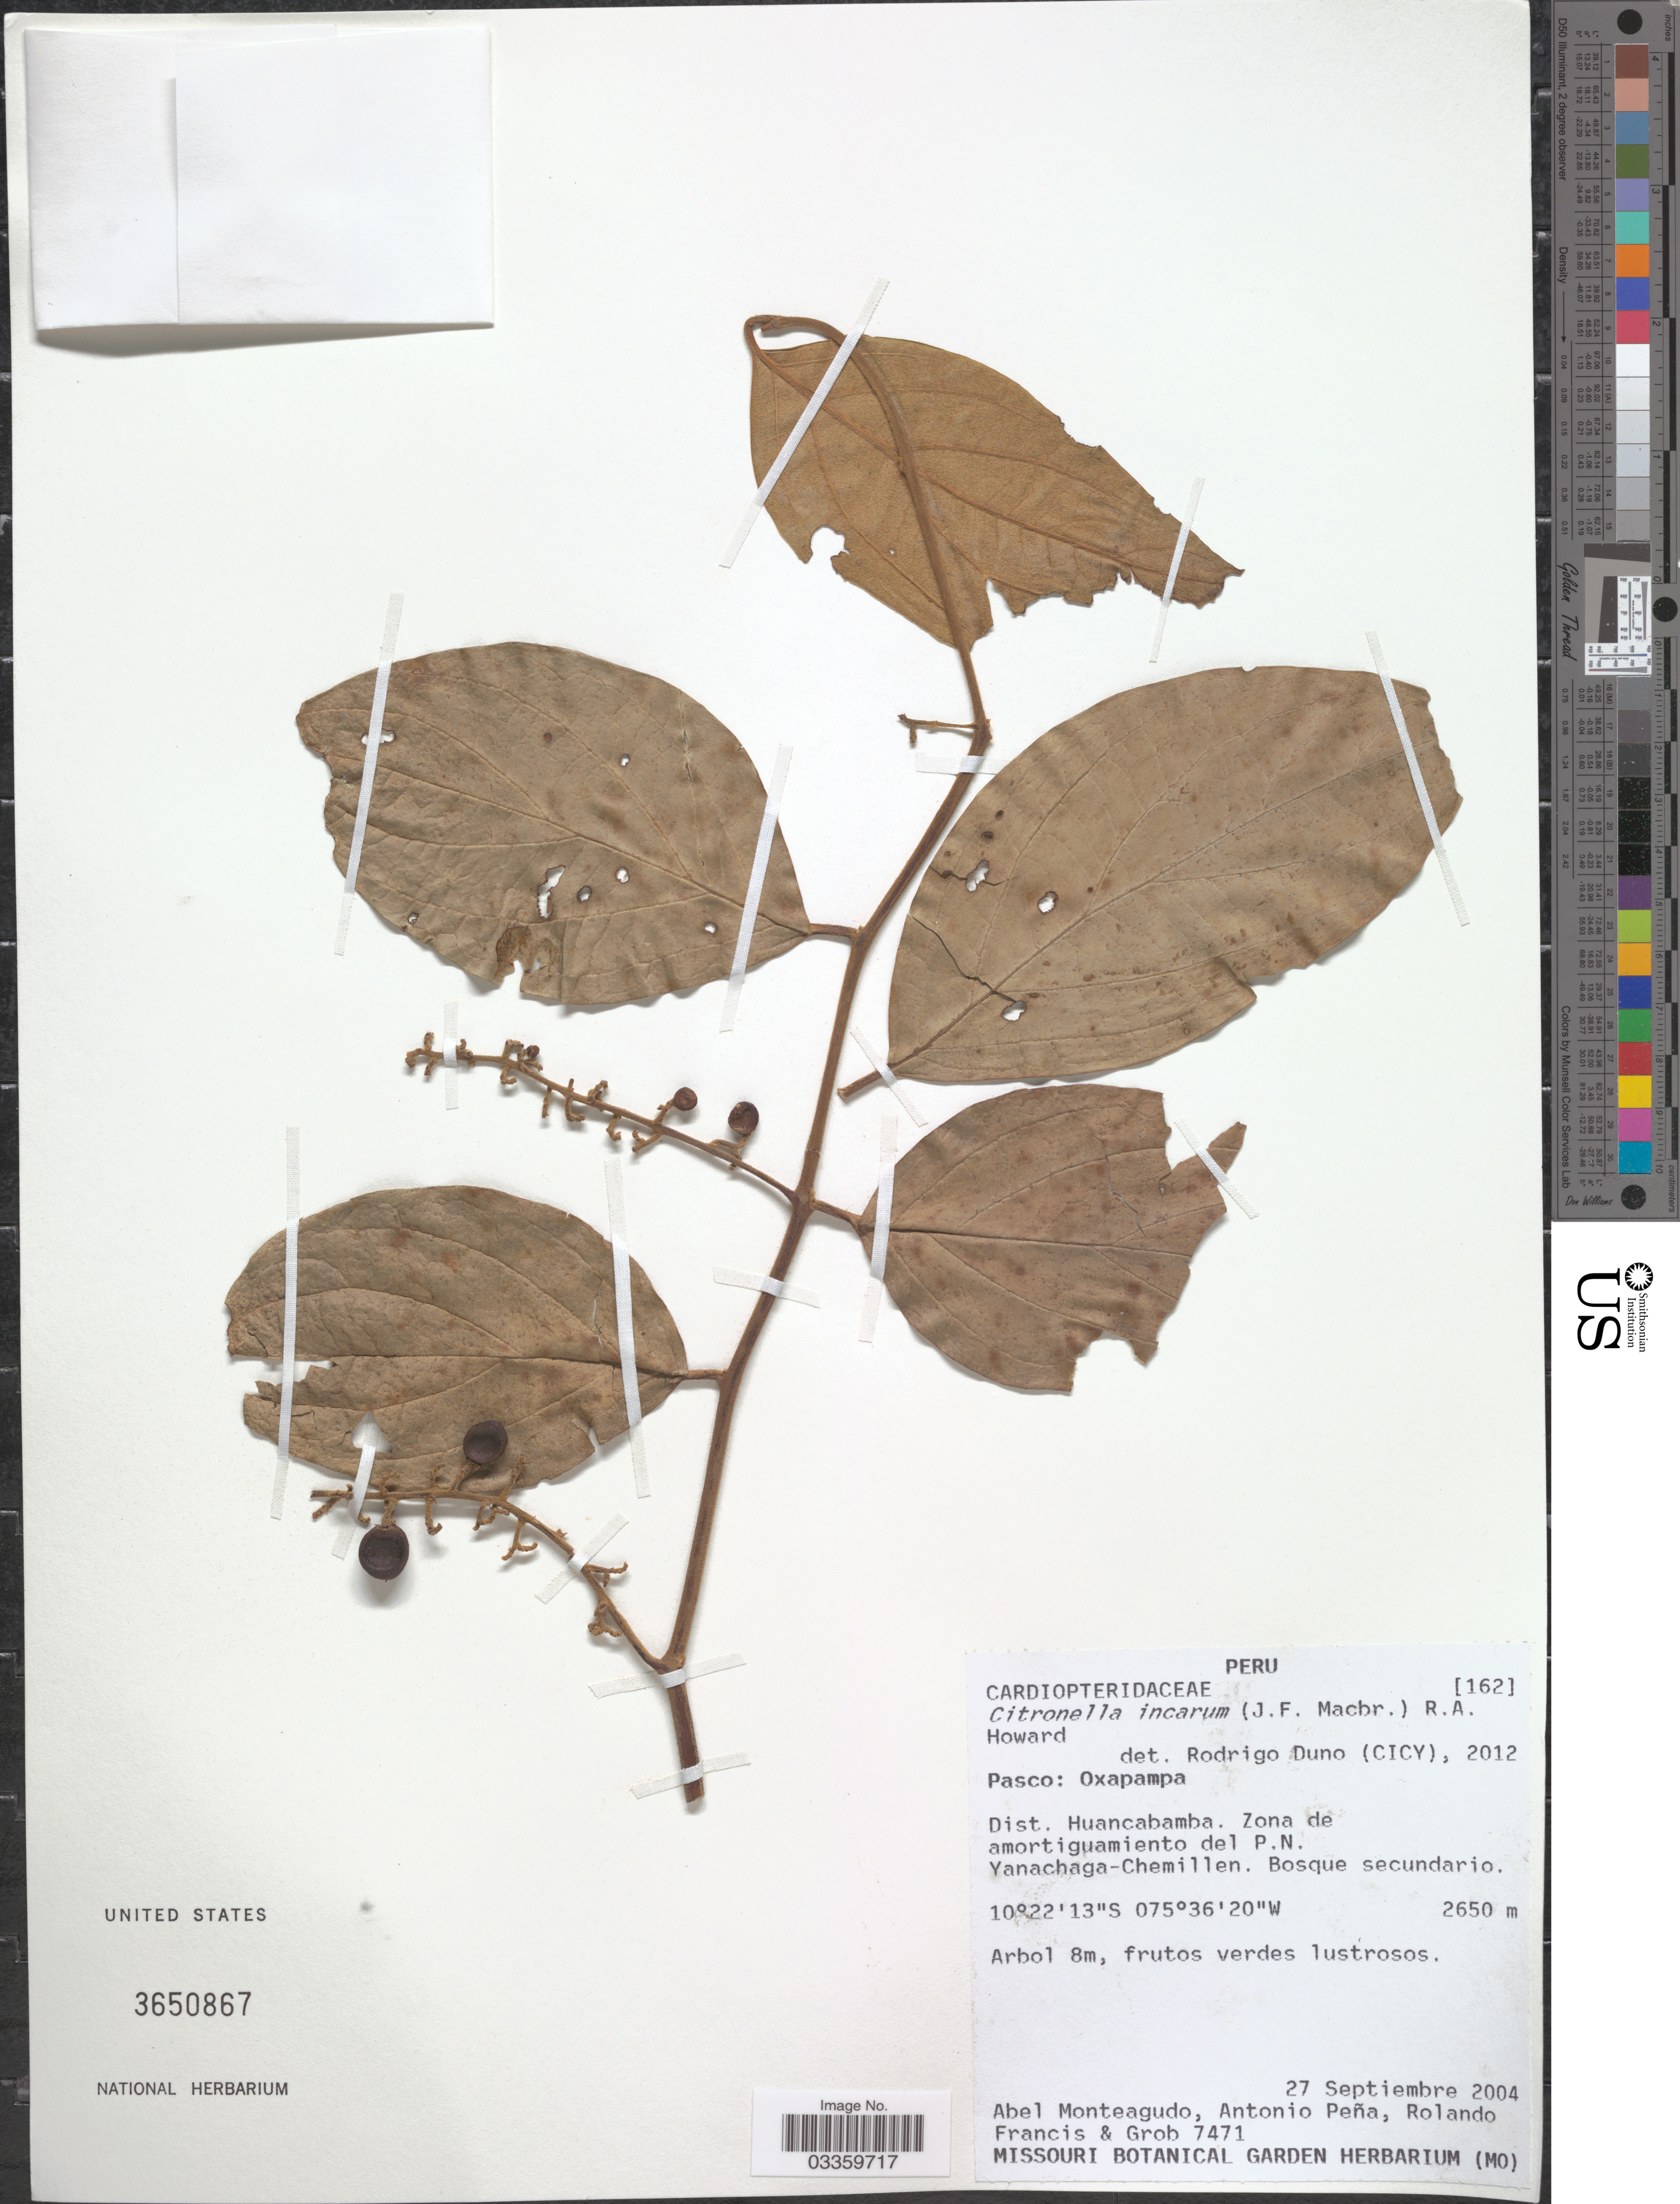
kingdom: Plantae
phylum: Tracheophyta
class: Magnoliopsida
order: Cardiopteridales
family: Cardiopteridaceae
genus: Citronella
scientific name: Citronella incarum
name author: (J.F. Macbr.) R.A. Howard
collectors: A. Monteagudo, A. Pena, R. Francis & Grob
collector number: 7471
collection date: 2004-09-27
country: Peru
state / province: Pasco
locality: Oxapampa, Dist. Huancabamba. Zona de amortiguamiento del P.N. Yanachaga-Chemillen.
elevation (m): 2650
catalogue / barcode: US 3650867